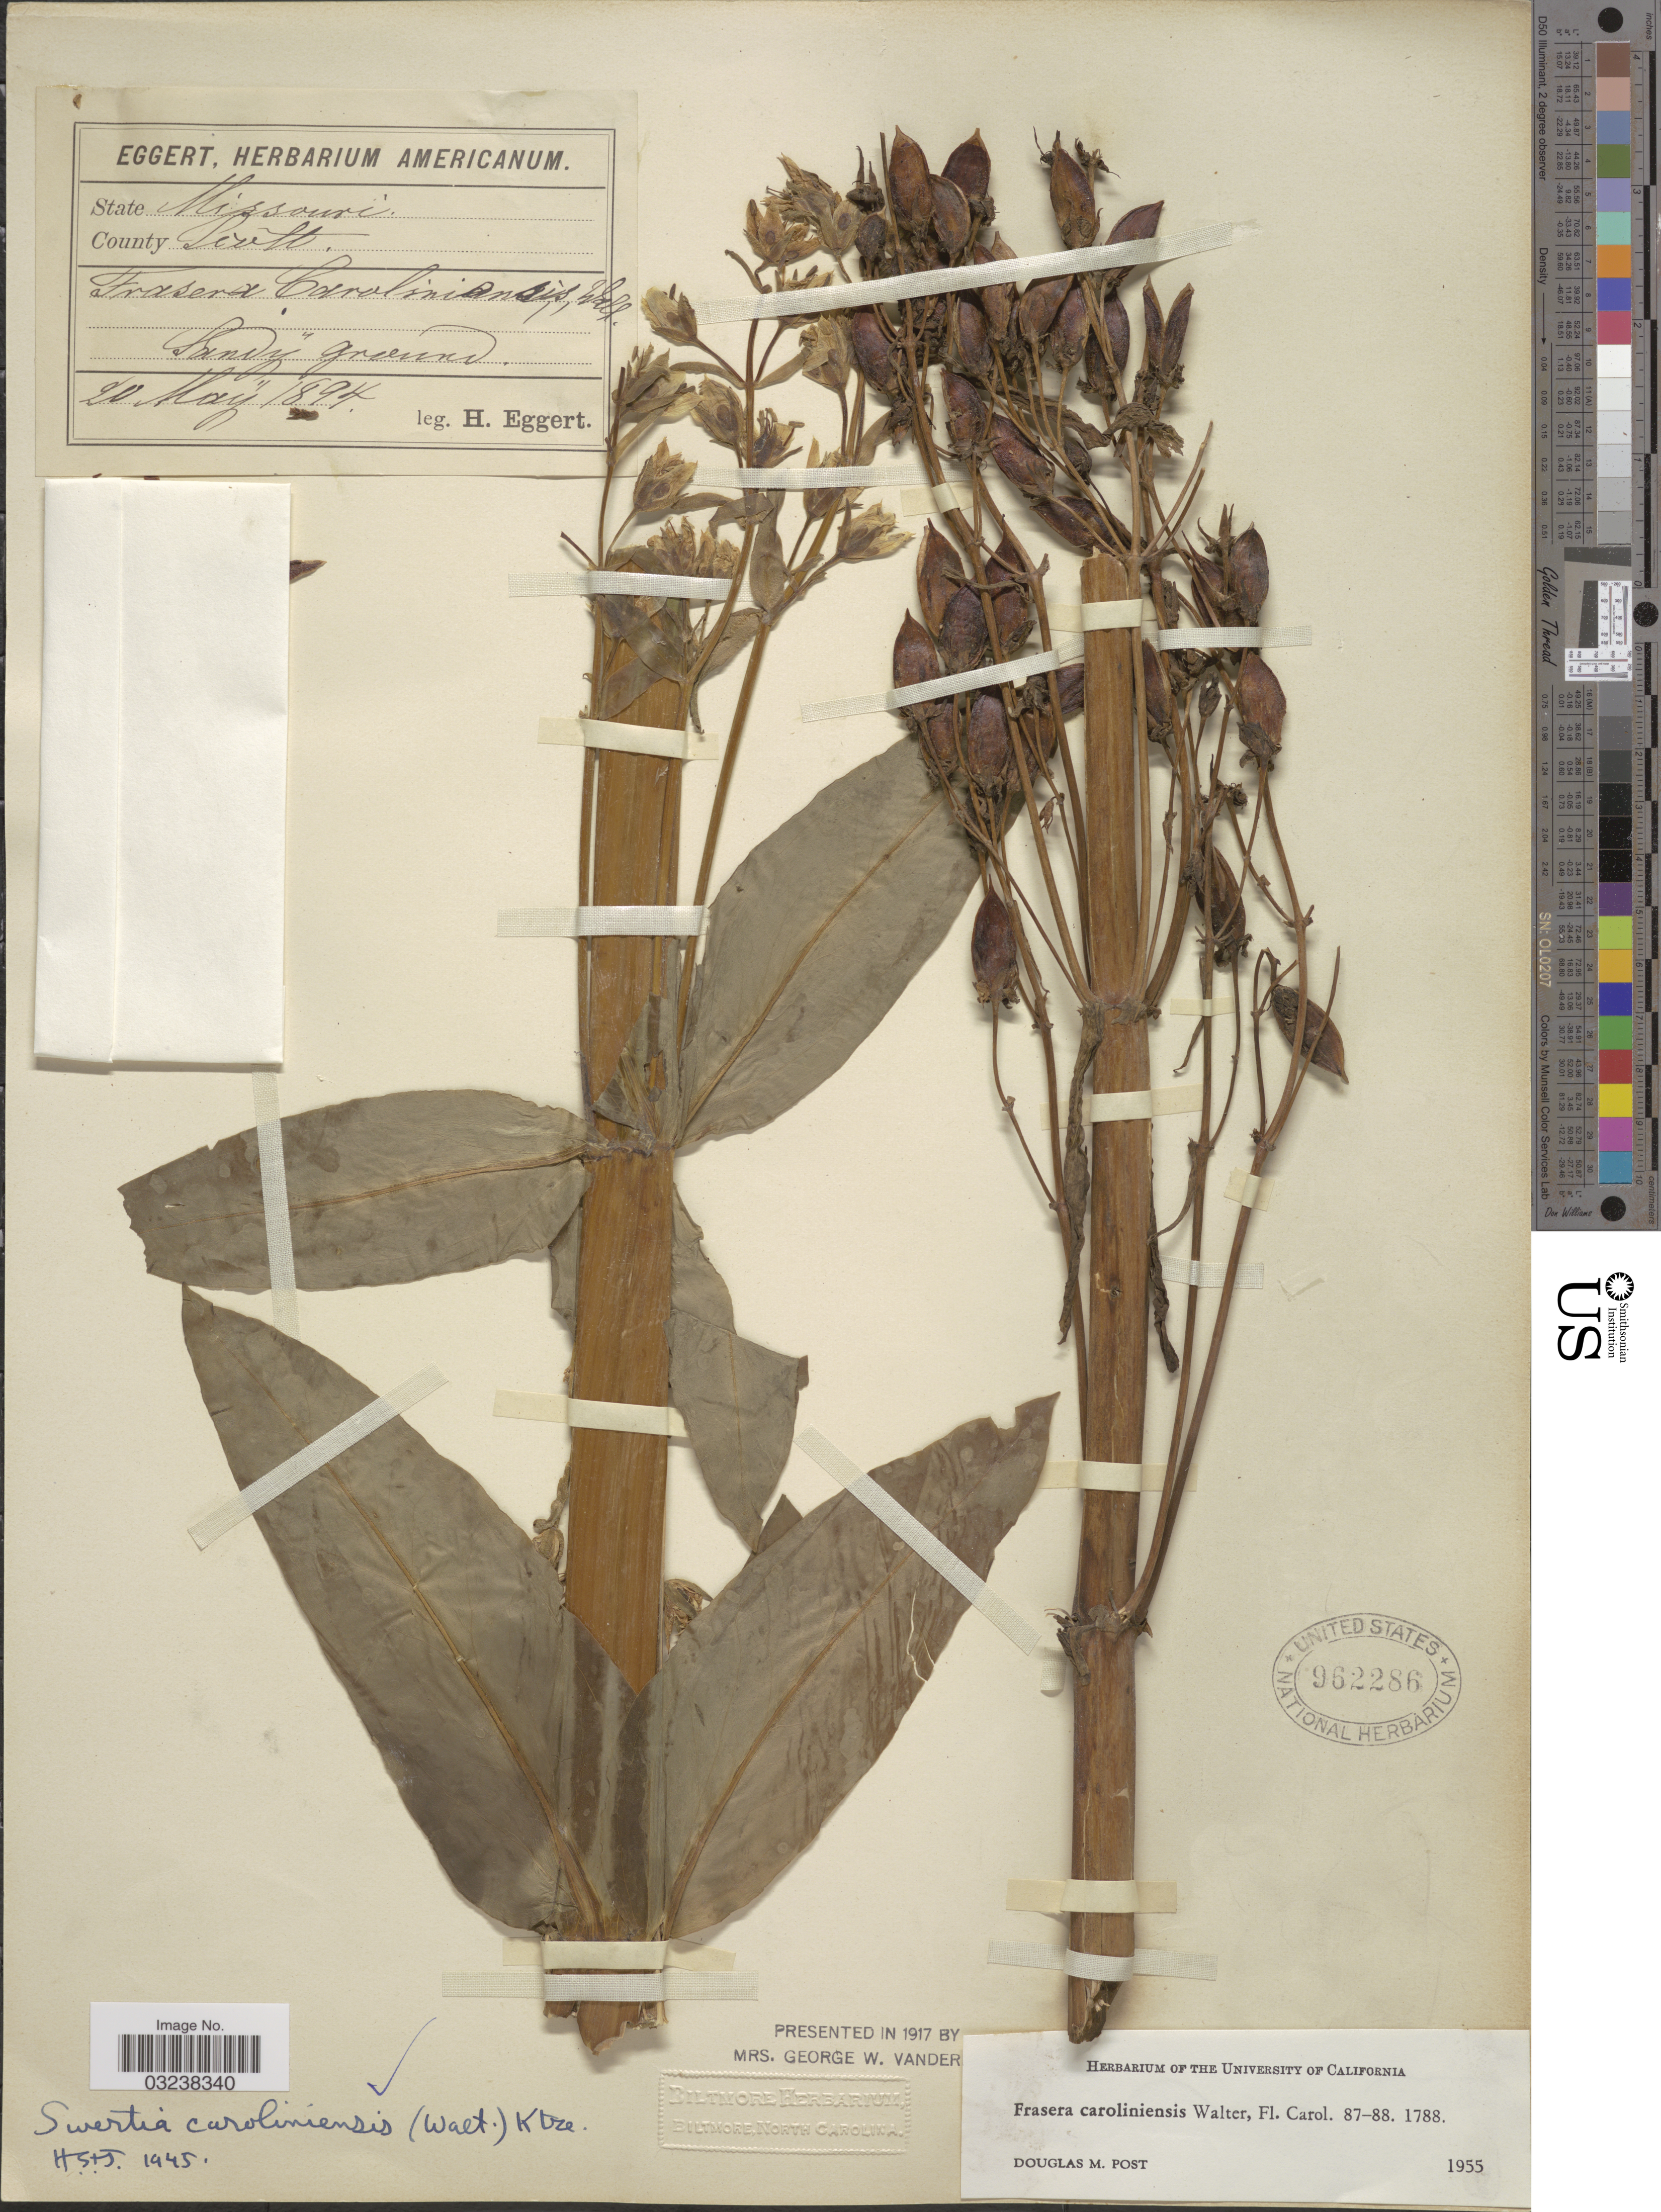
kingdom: Plantae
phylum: Tracheophyta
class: Magnoliopsida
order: Gentianales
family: Gentianaceae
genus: Swertia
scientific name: Swertia caroliniensis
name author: (Walter) Kuntze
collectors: H. Eggert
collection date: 1894-05-20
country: United States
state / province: Missouri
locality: Scott County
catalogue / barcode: US 962286